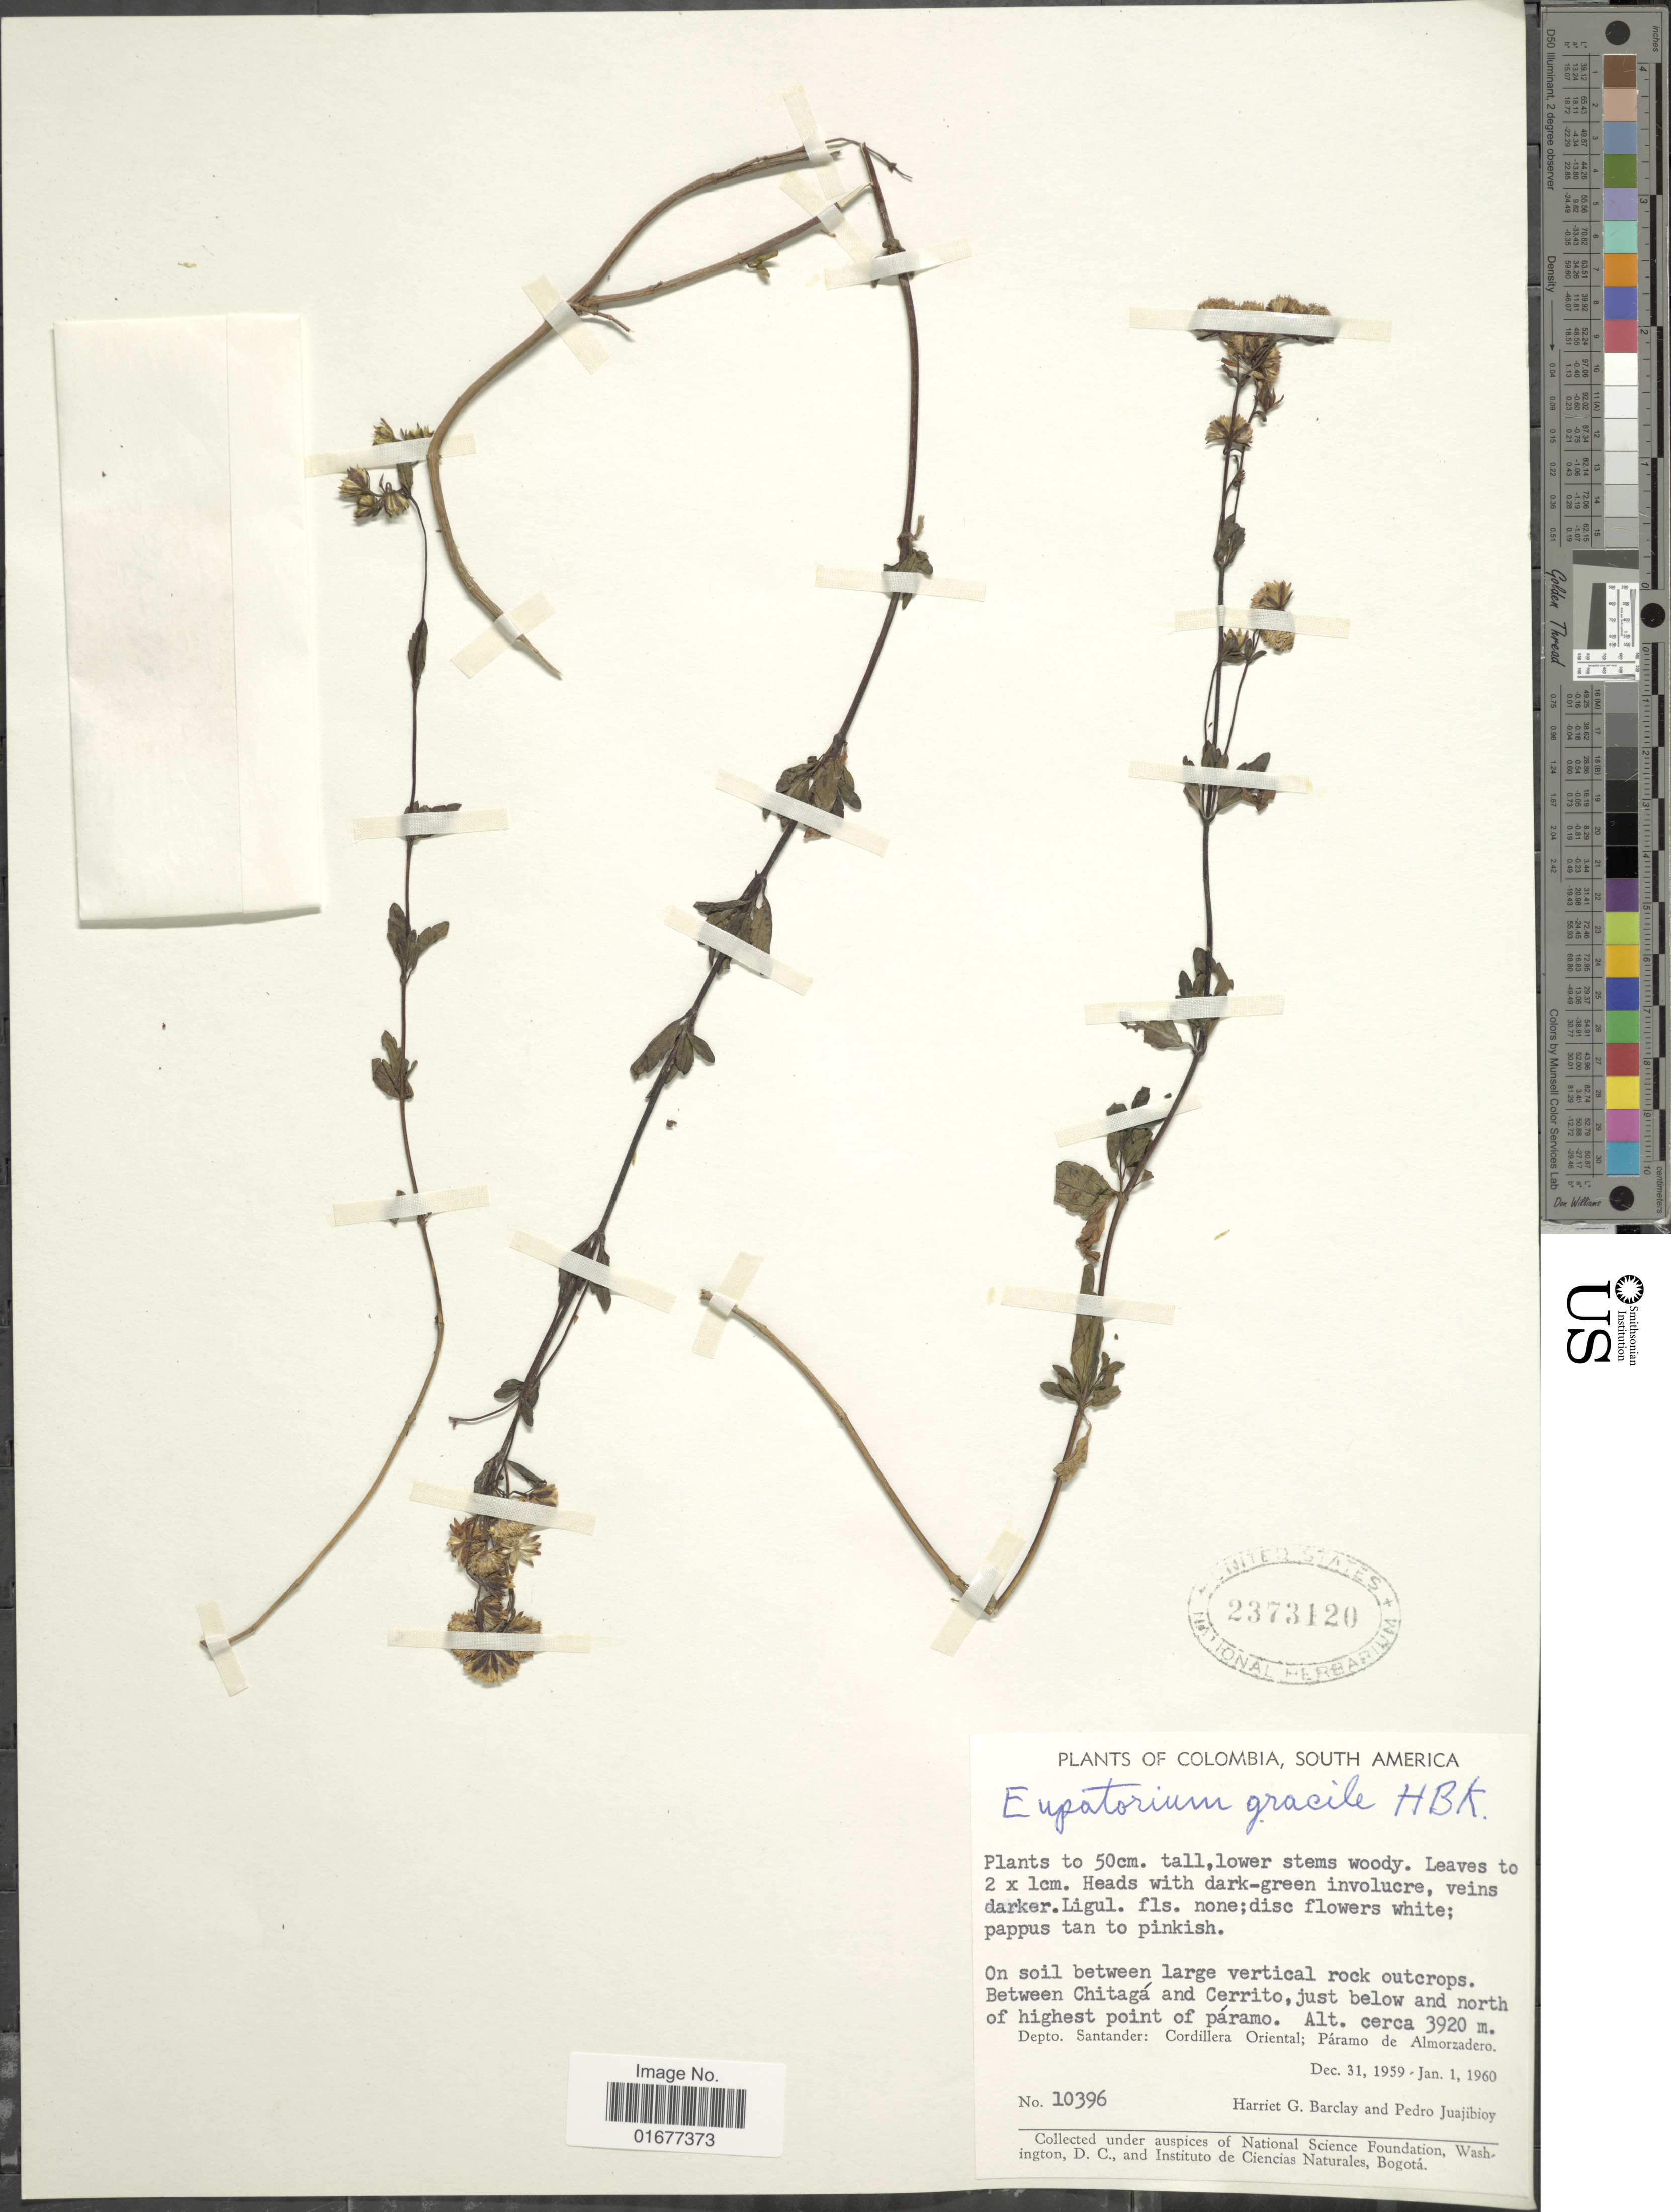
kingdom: Plantae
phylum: Tracheophyta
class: Magnoliopsida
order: Asterales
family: Asteraceae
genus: Ageratina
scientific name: Ageratina gracilis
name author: (Kunth) R.M. King & H. Rob.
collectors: H. G. Barclay & P. Juajibioy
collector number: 10396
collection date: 1959-12-31/1960-01-01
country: Colombia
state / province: Santander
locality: Between Chitaga and Cerito, just below and north of highest point of paramo, Cordillera Oriental; Paramo de Almorzadero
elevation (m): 3920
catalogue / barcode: US 2373120